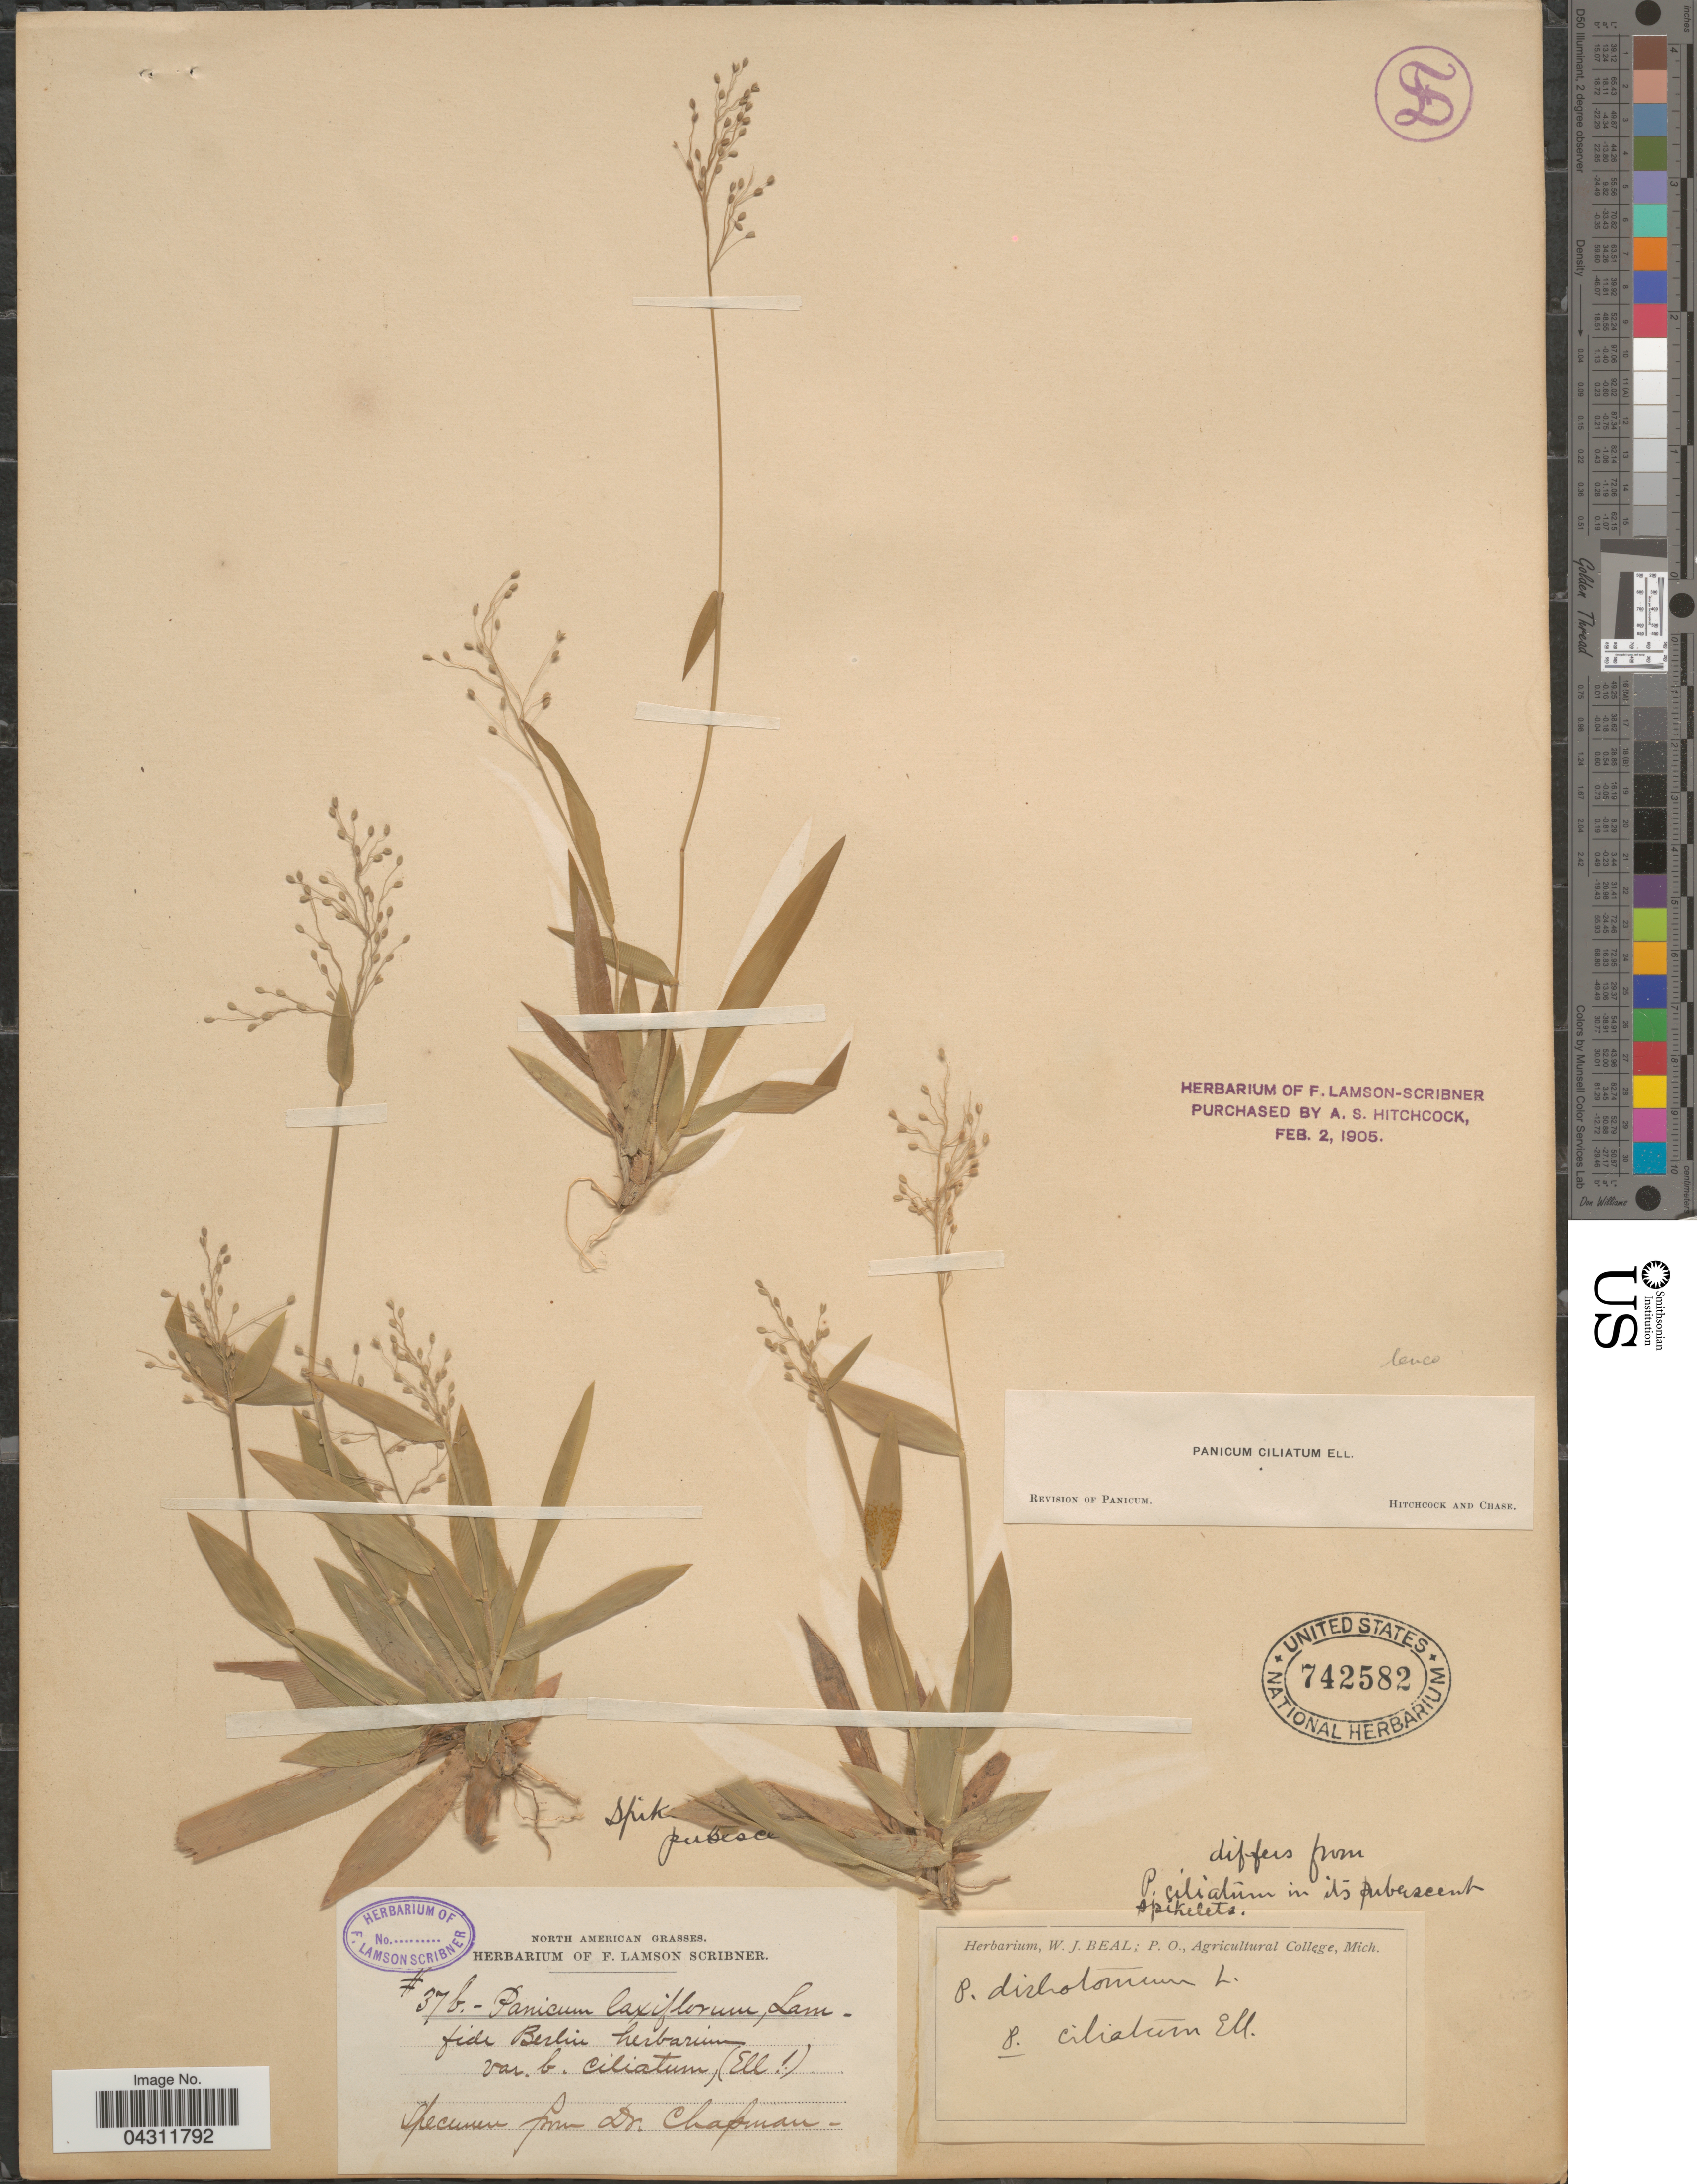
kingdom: Plantae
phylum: Tracheophyta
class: Liliopsida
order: Poales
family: Poaceae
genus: Dichanthelium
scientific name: Dichanthelium strigosum var. leucoblepharis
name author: (Trin.) Freckmann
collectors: A. Chapman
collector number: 37b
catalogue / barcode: US 742582